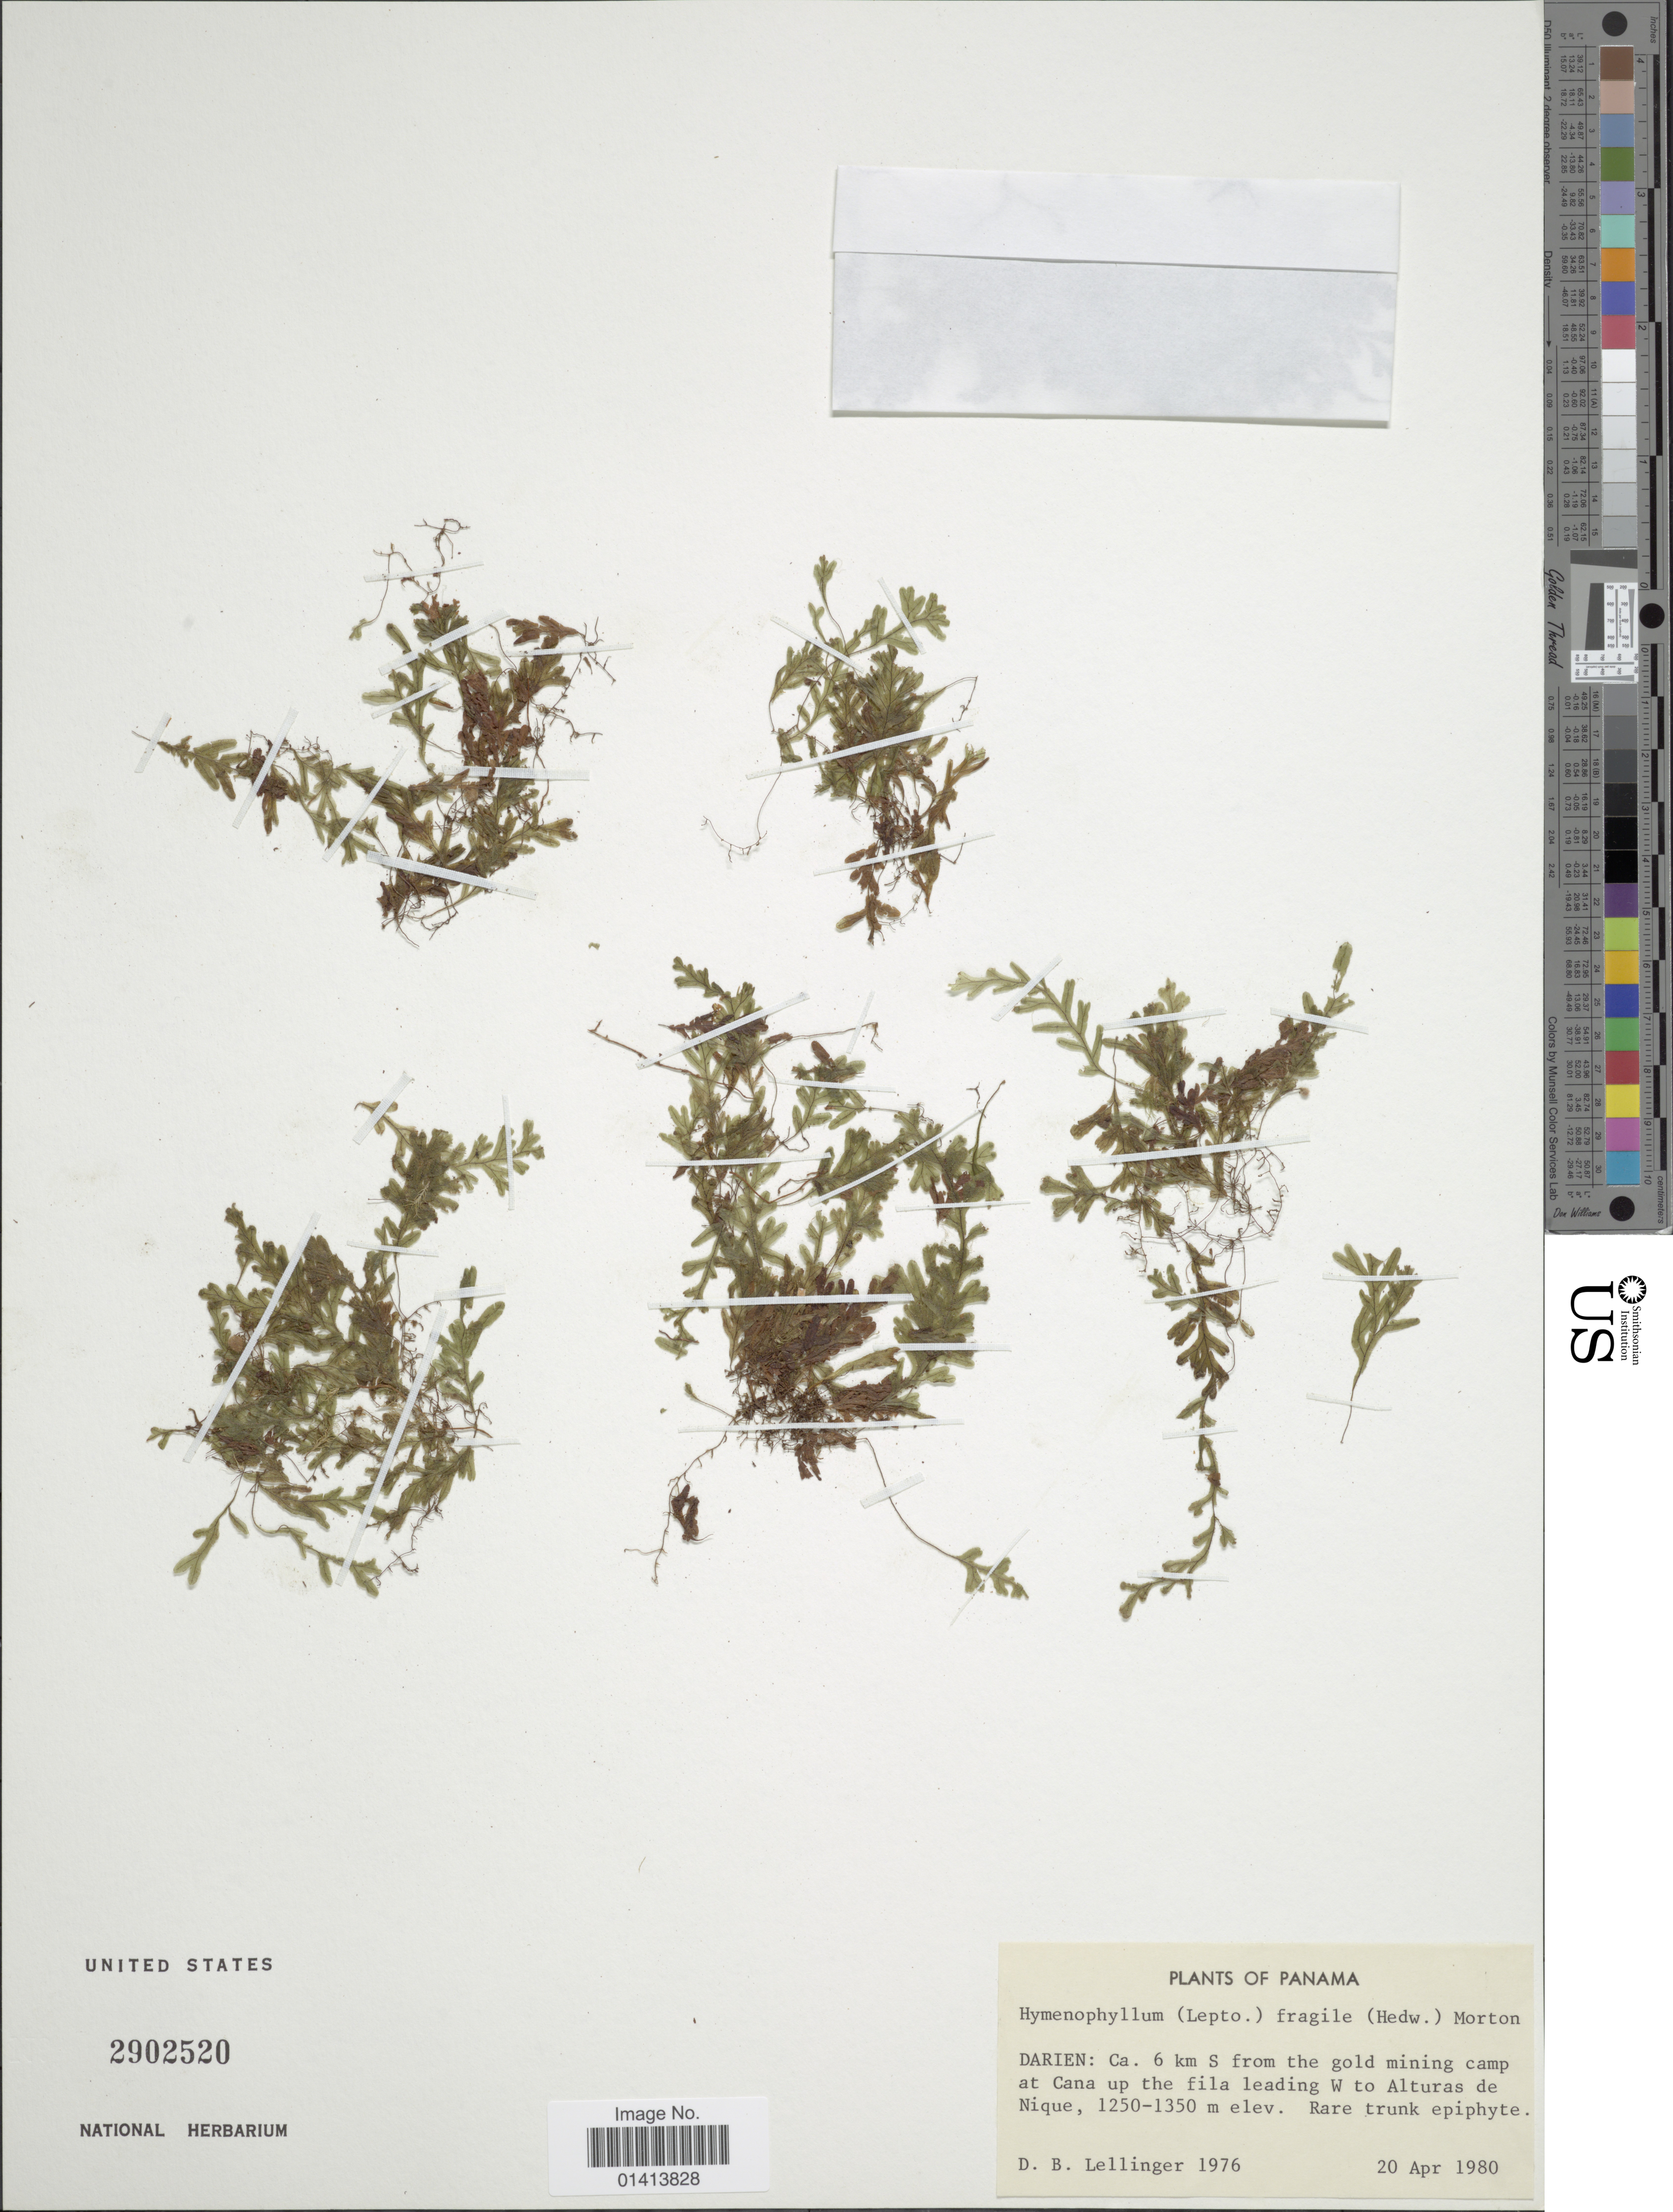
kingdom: Plantae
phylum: Tracheophyta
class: Polypodiopsida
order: Hymenophyllales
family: Hymenophyllaceae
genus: Hymenophyllum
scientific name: Hymenophyllum fragile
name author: (Hedw.) C.V. Morton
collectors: D. B. Lellinger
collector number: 1976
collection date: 1980-04-20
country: Panama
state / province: Darién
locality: Ca 6 km S from the gold mining camp at Cana up the fila leading W to Alturas de Nique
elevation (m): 1250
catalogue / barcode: US 2902520